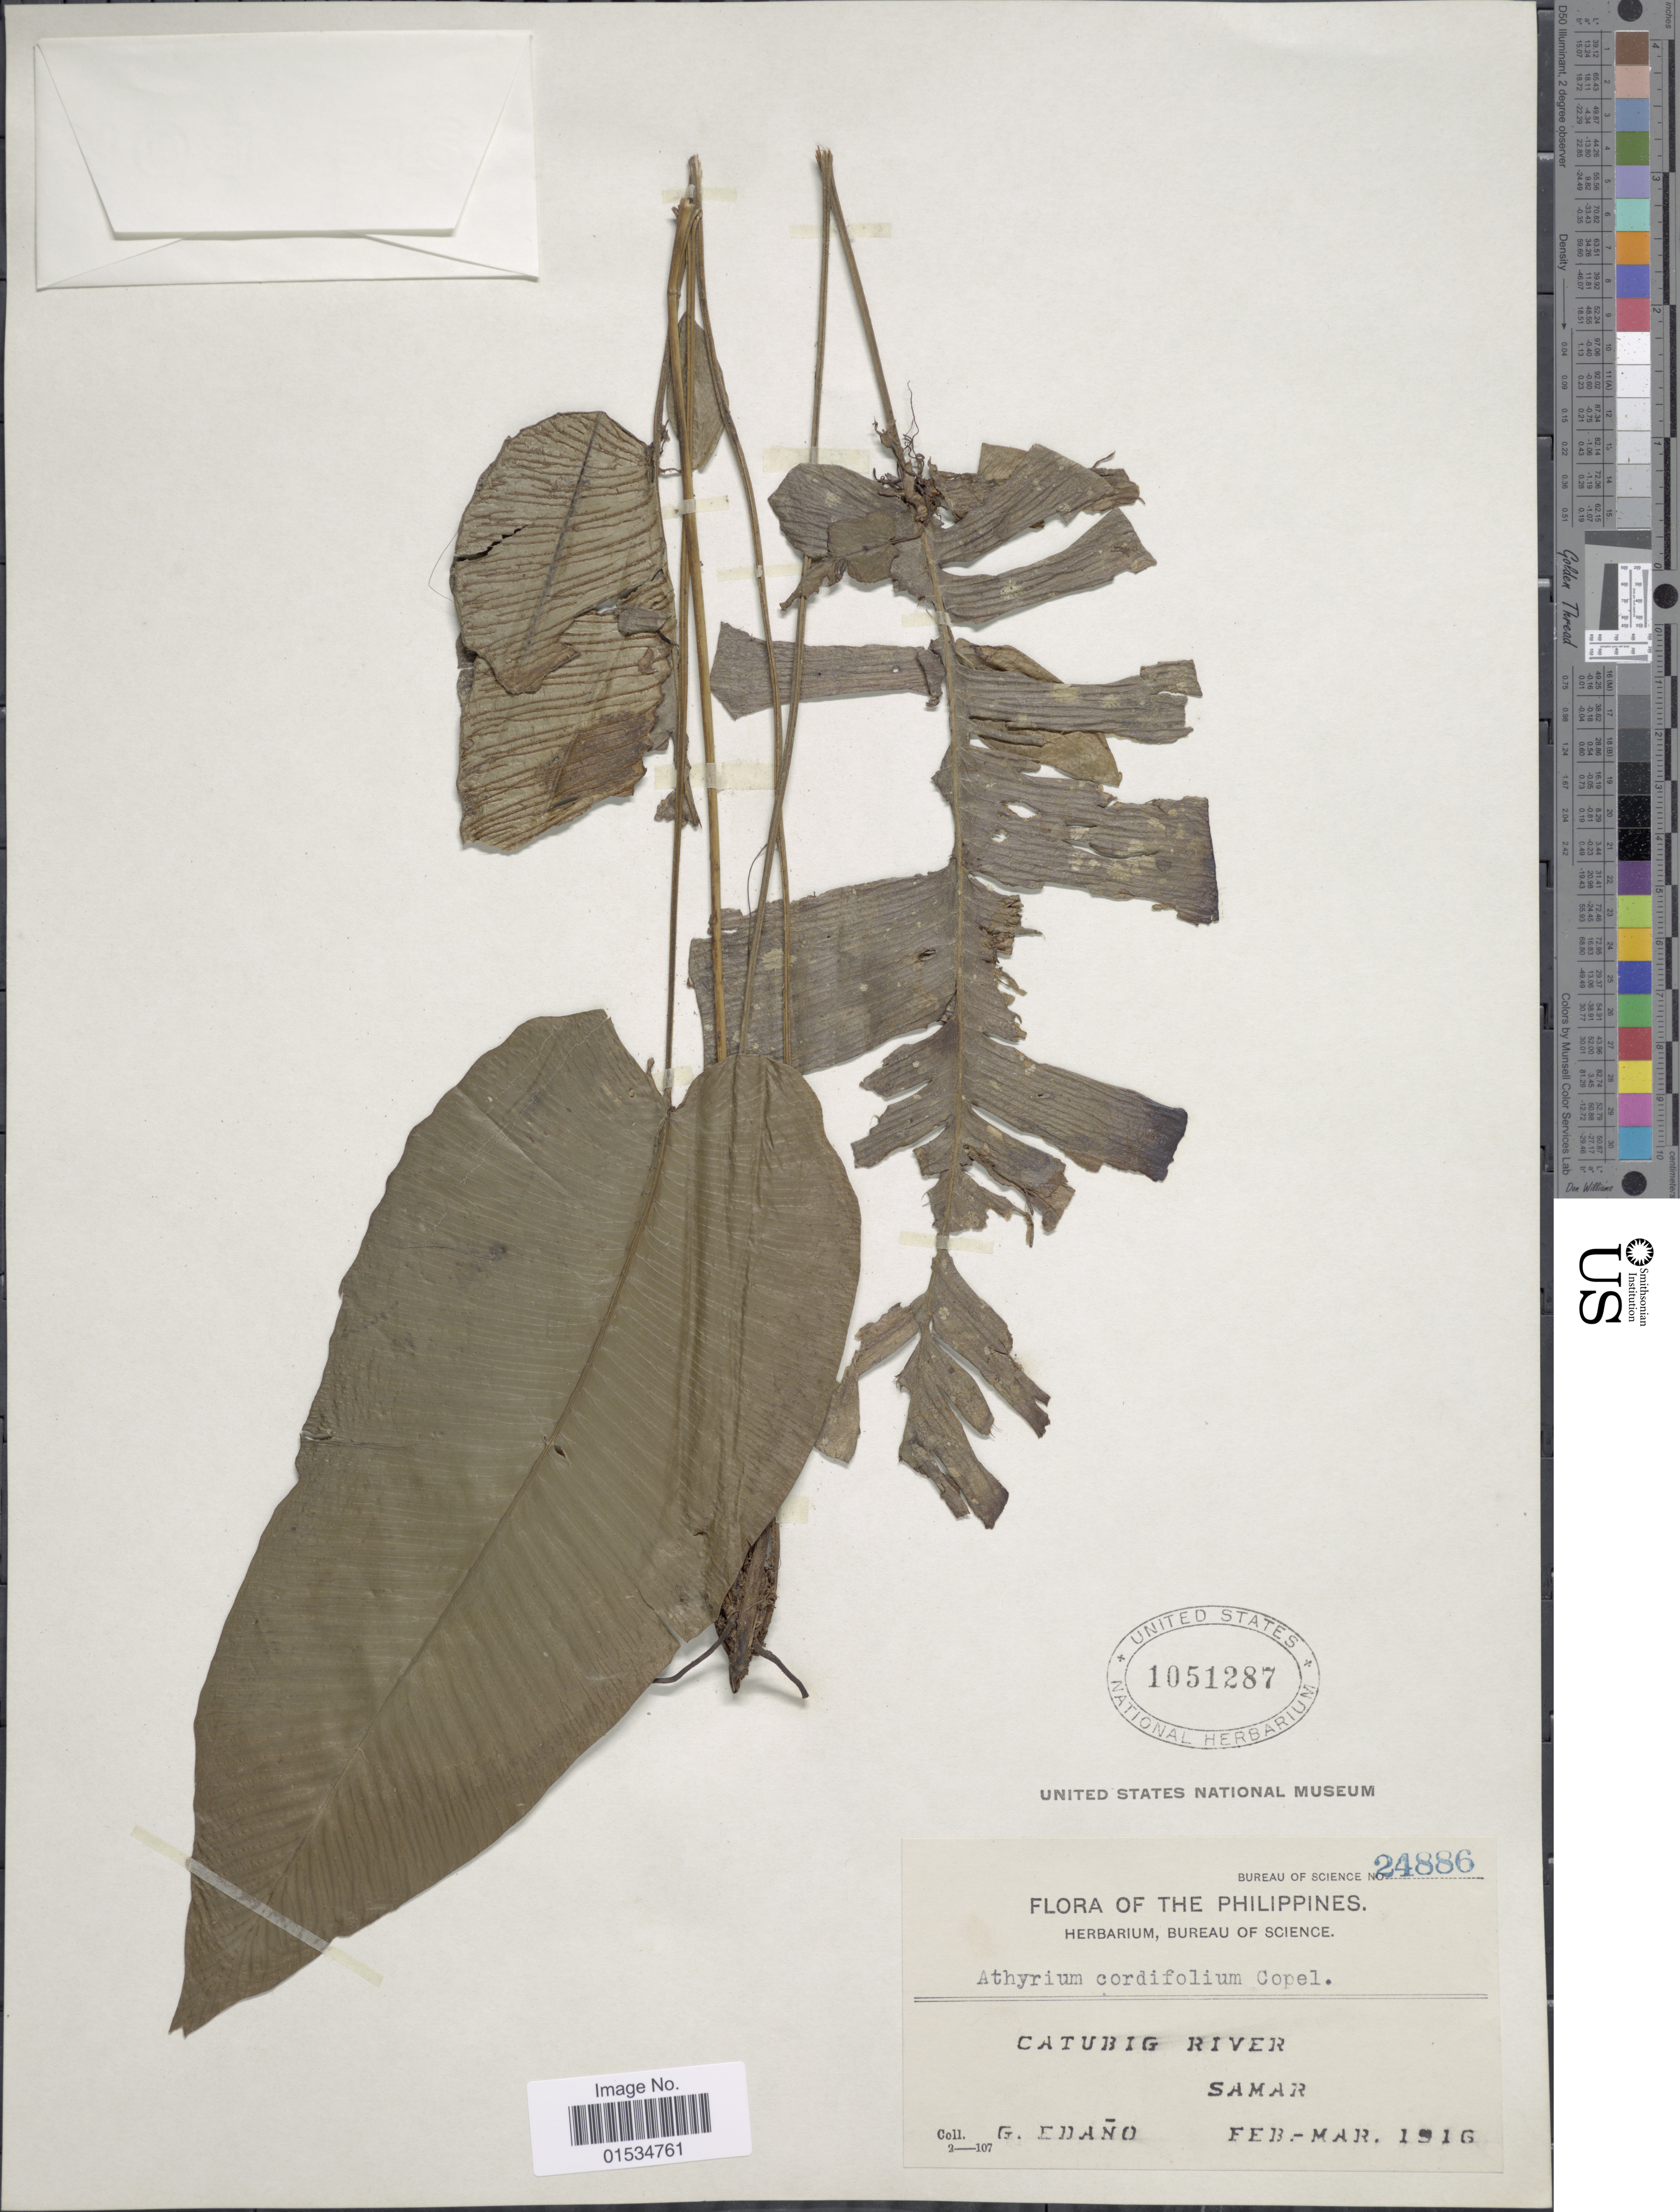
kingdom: Plantae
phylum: Tracheophyta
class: Polypodiopsida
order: Polypodiales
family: Athyriaceae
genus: Diplazium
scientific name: Diplazium cordifolium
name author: Blume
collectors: G. Edaño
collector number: Bureau of Science 24886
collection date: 1916-02/1916-03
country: Philippines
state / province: Eastern Visayas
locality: Catubig River, Samar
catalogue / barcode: US 1051287